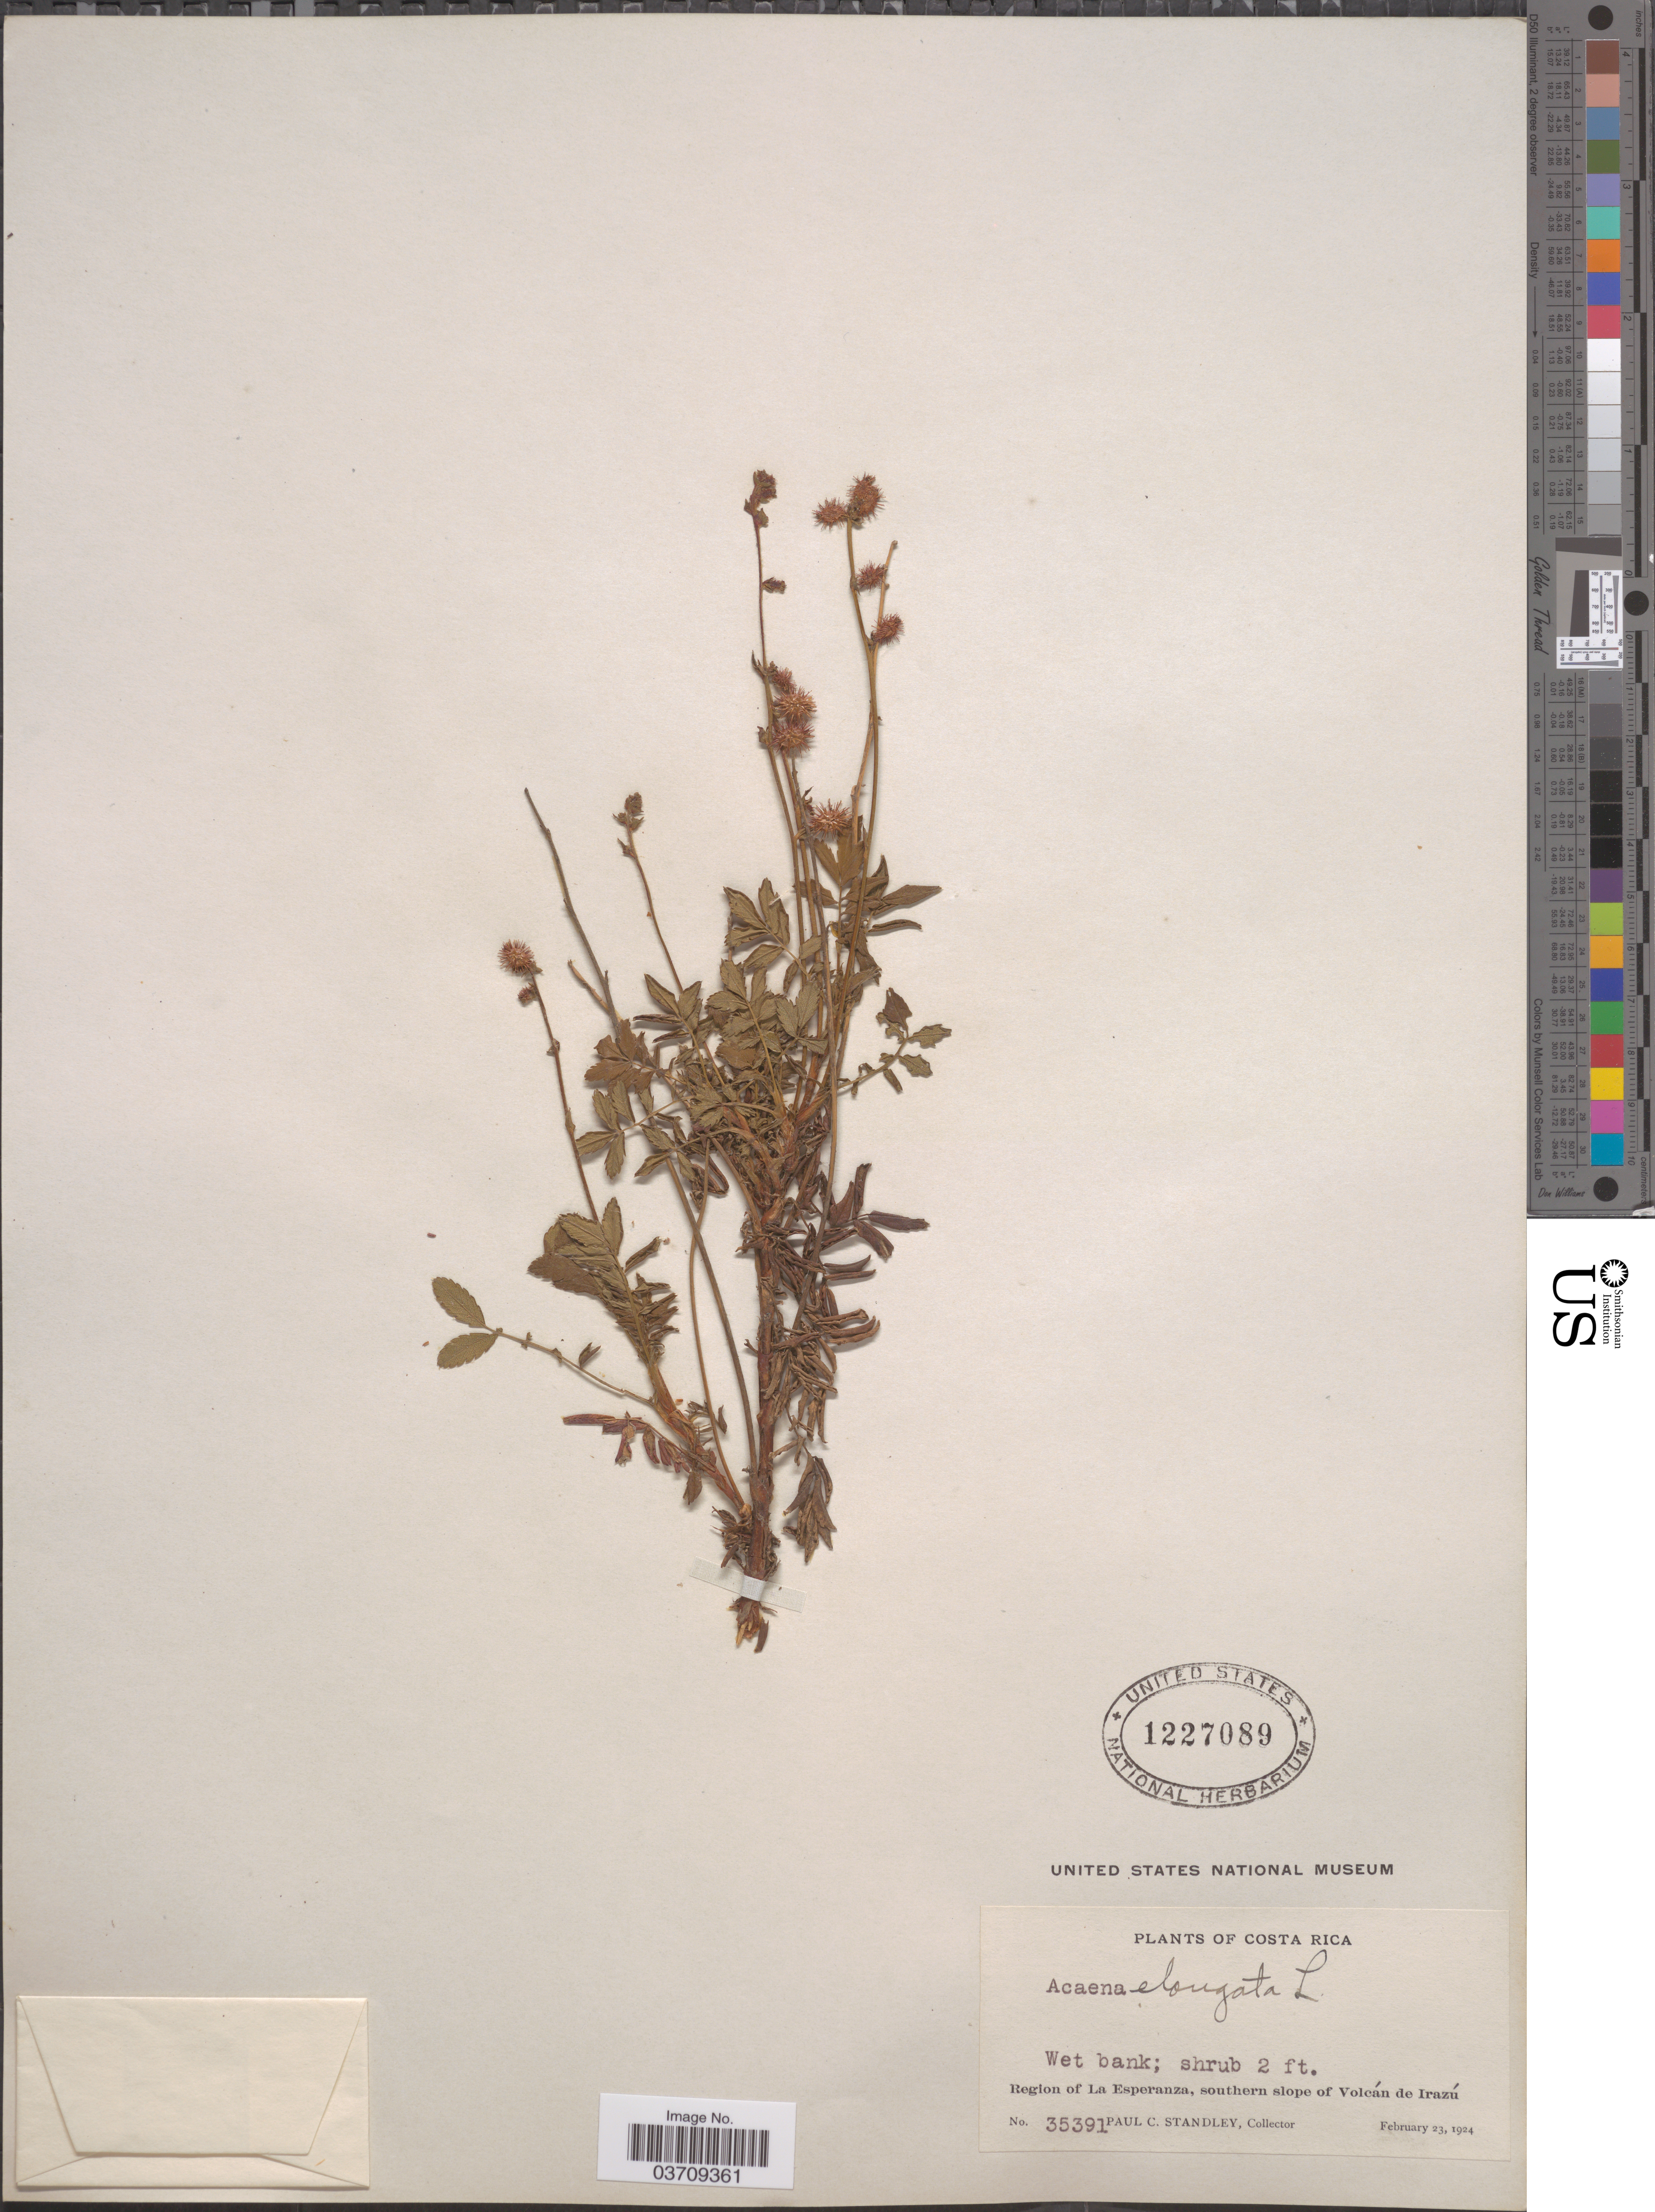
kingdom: Plantae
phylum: Tracheophyta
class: Magnoliopsida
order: Rosales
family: Rosaceae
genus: Acaena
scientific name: Acaena elongata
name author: L.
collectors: P. C. Standley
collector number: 35391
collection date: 1924-02-23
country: Costa Rica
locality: Region of La Esperanza, southern slope of Volcán de Irazú.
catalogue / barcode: US 1227089